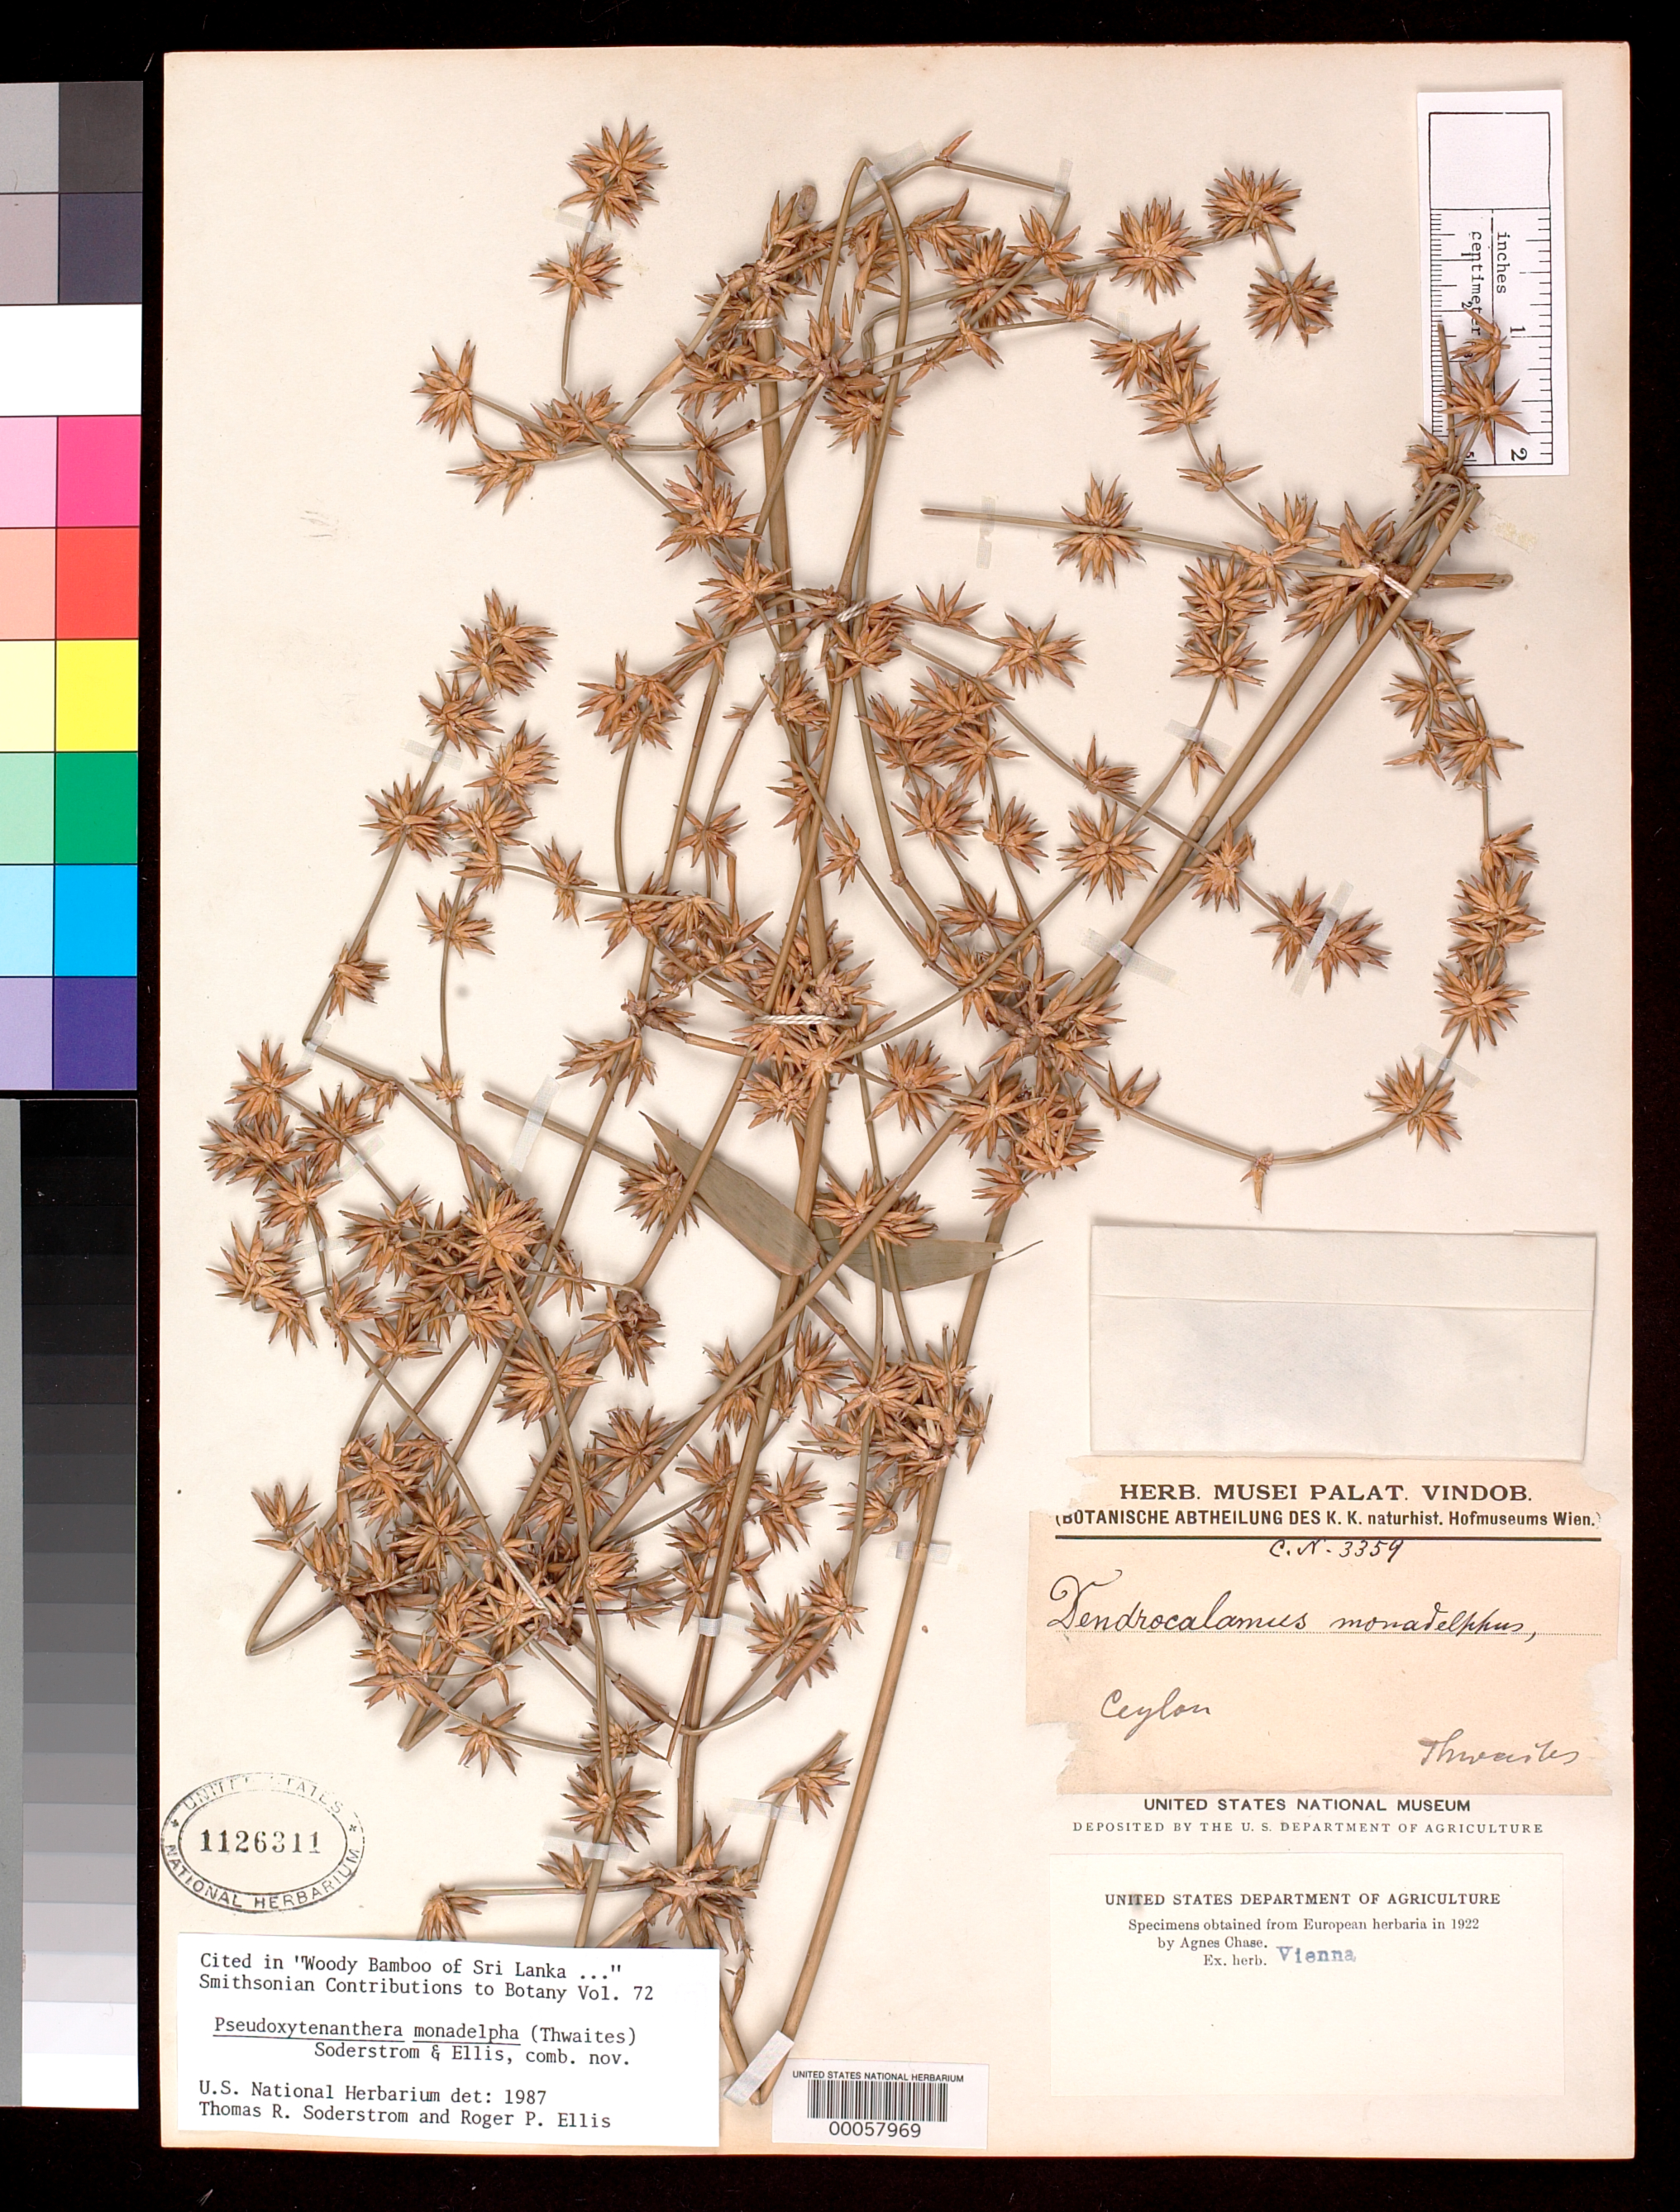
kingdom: Plantae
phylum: Tracheophyta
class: Liliopsida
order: Poales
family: Poaceae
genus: Dendrocalamus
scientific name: Dendrocalamus monadelphus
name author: Thwaites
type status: Isotype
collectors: G. H. K. Thwaites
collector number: C.P. 3359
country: Sri Lanka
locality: "Ceylon"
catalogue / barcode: US 1126311